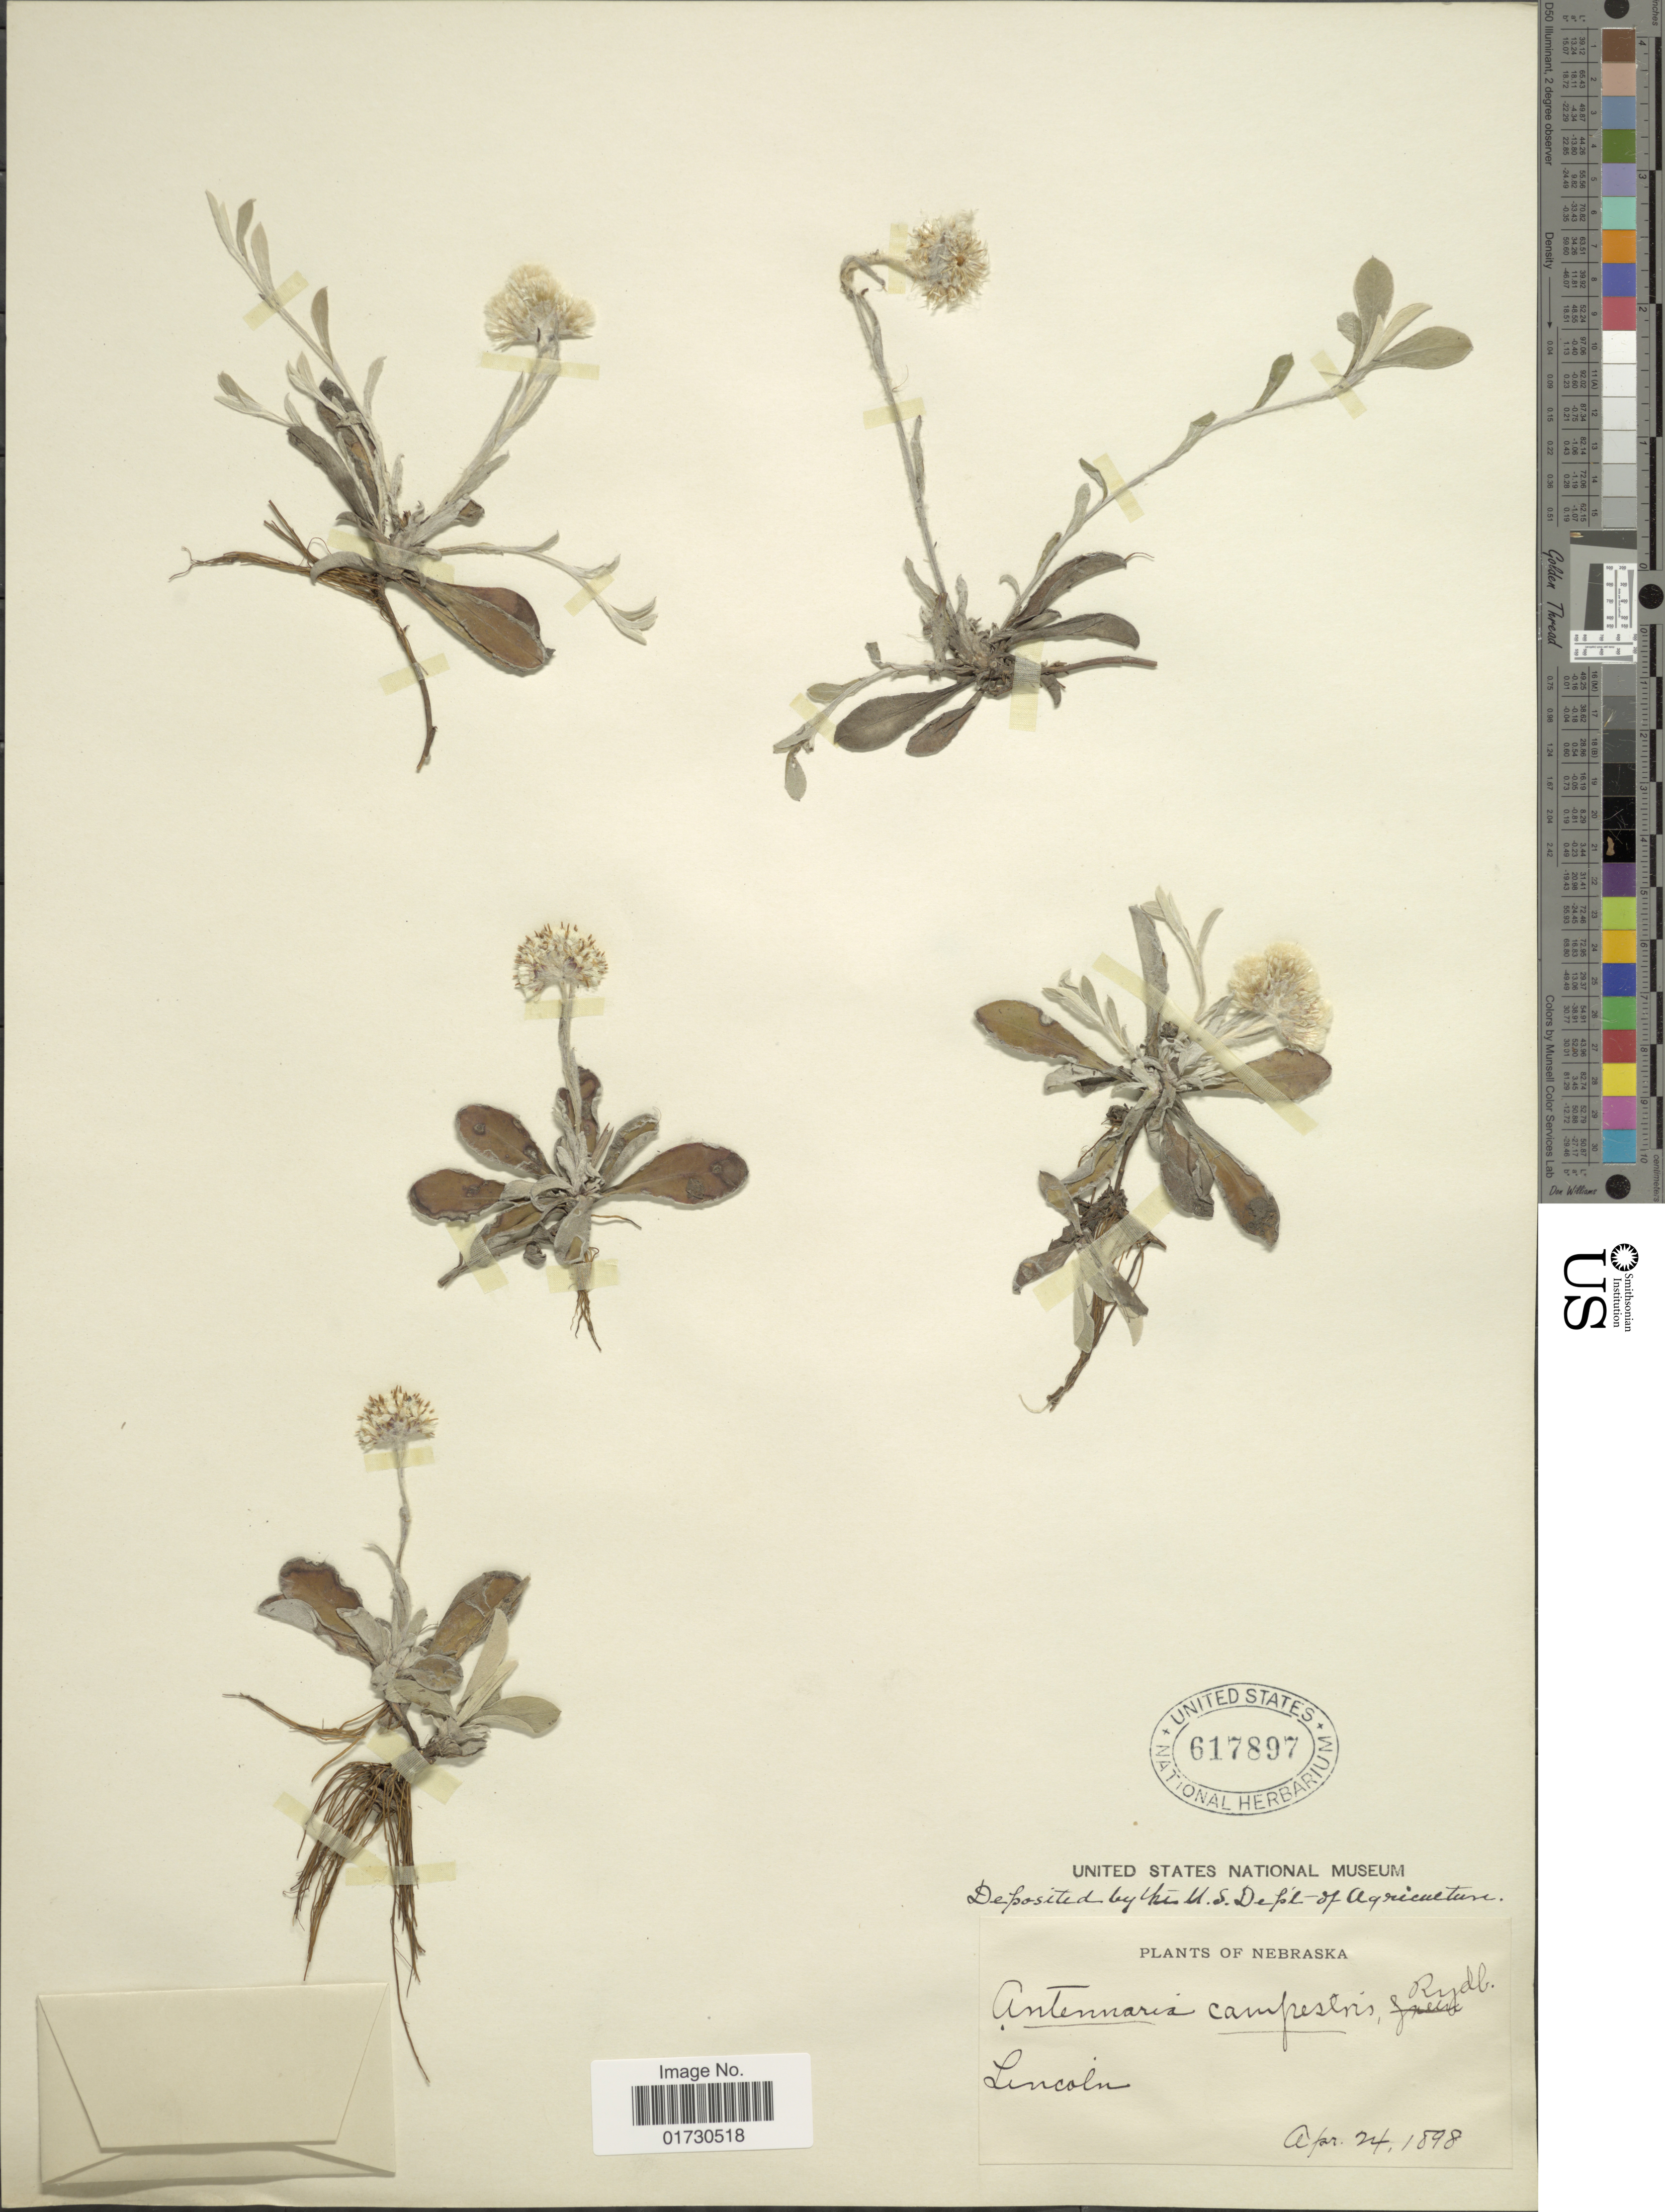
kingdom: Plantae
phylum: Tracheophyta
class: Magnoliopsida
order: Asterales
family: Asteraceae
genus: Antennaria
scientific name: Antennaria campestris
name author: Rydb.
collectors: -. Lincoln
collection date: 1898-04-24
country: United States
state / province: Nebraska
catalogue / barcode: US 617897